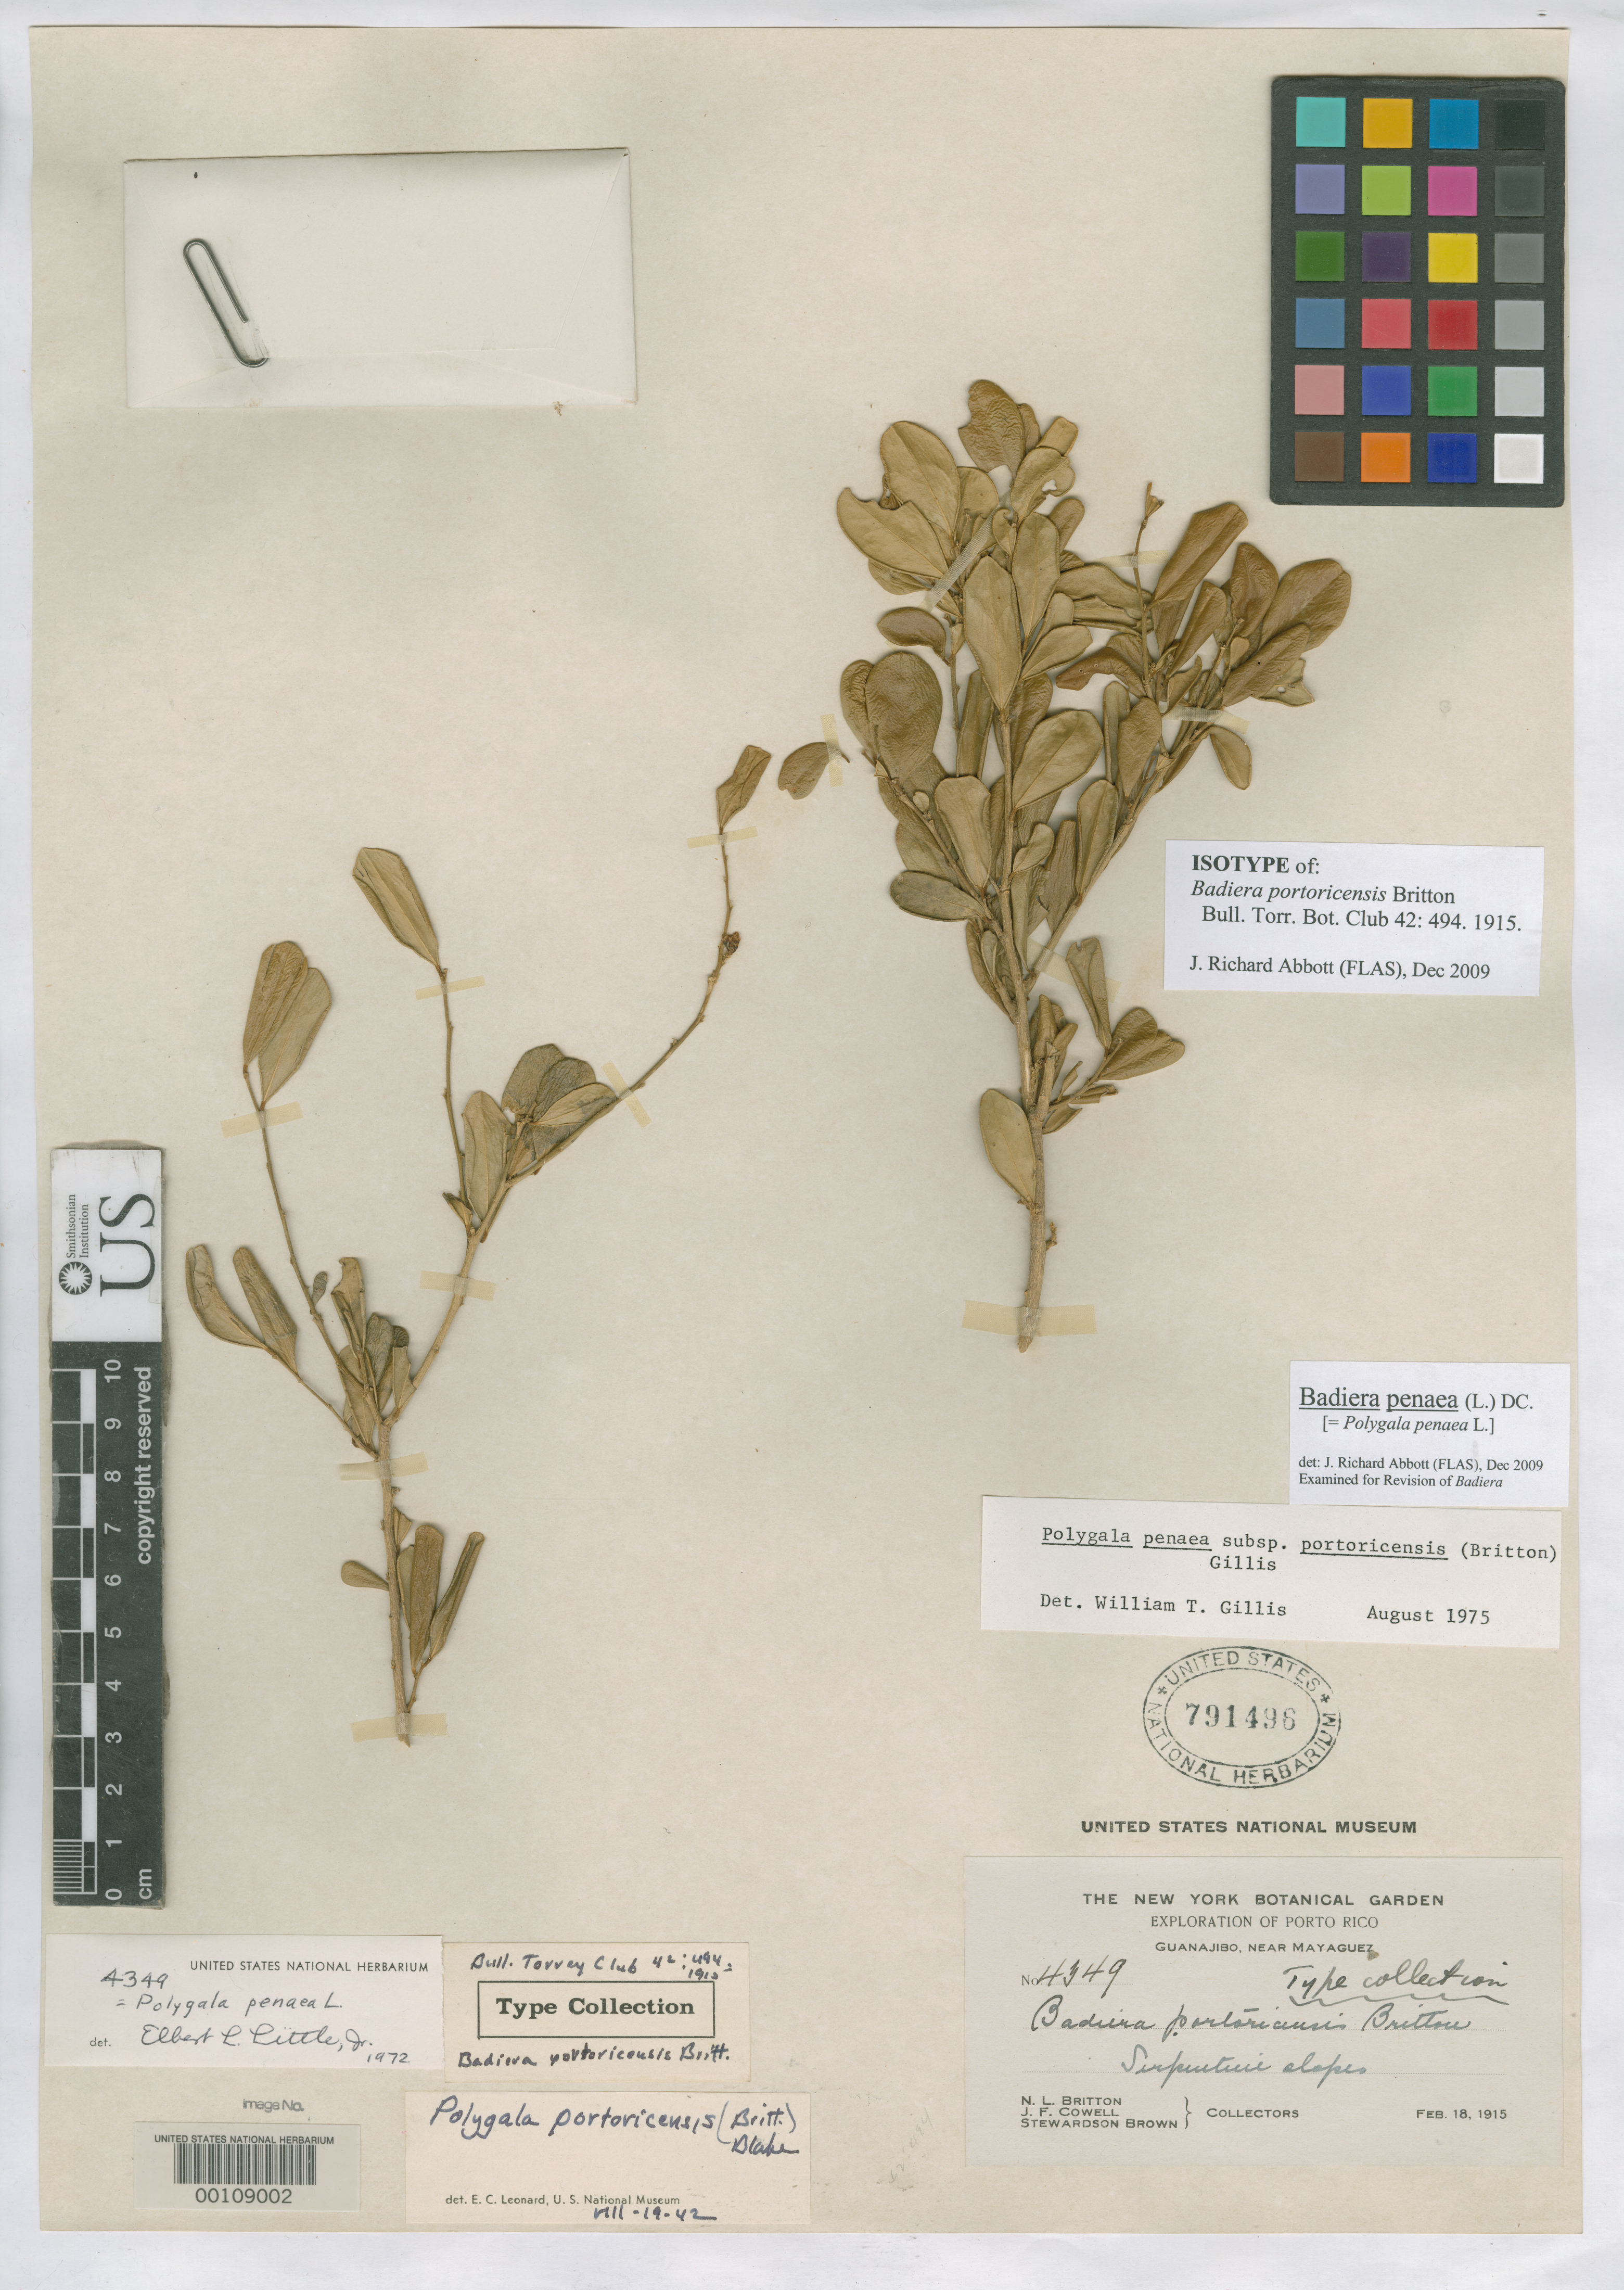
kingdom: Plantae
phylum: Tracheophyta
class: Magnoliopsida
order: Fabales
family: Polygalaceae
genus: Badiera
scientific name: Badiera portoricensis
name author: Britton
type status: Isotype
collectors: N. Britton, W. Cowell & S. Brown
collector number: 4349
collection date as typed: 18 Feb 1915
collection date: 1915-02-18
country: Puerto Rico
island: Greater Antilles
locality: Near Mayaguez, Guanajibo.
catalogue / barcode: US 791496